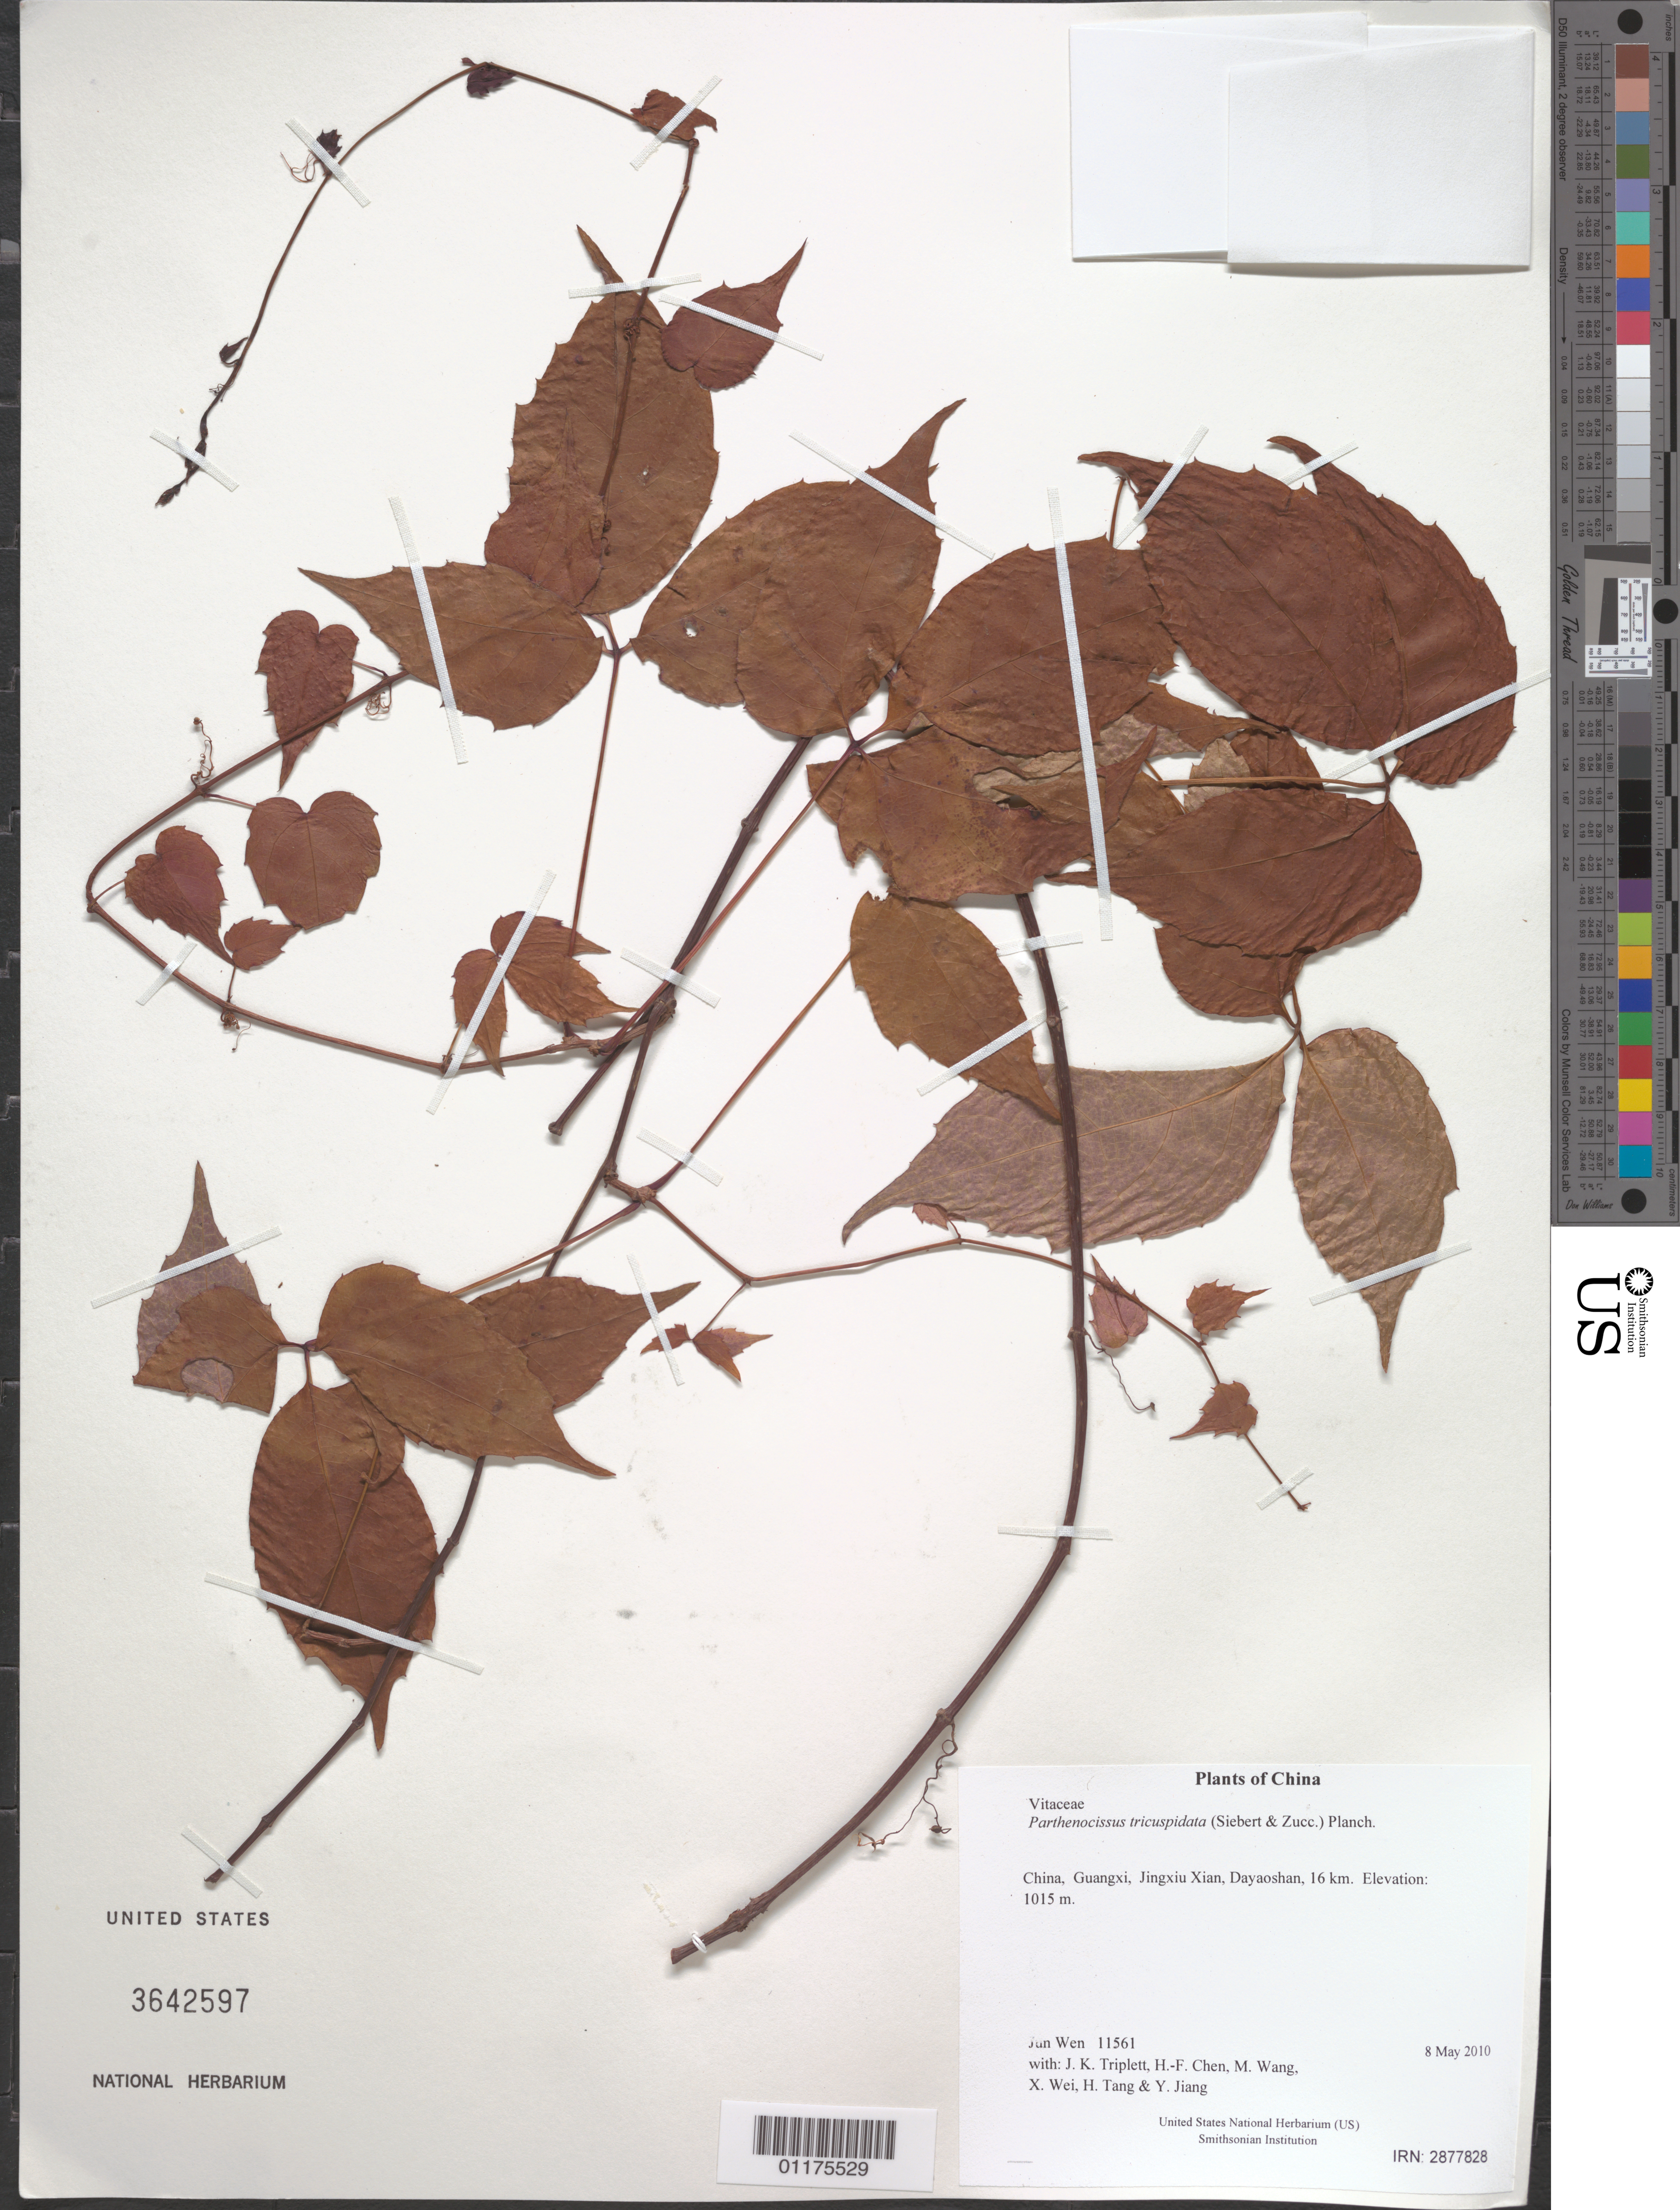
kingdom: Plantae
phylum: Tracheophyta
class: Magnoliopsida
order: Vitales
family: Vitaceae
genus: Parthenocissus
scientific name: Parthenocissus tricuspidata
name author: (Siebold & Zucc.) Planch.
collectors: J. Wen, J. K. Triplett, H.-F. Chen, M. Wang, X. Wei, H. Tang & Y. Jiang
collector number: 11561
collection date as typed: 8 May 2010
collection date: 2010-05-08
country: China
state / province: Guangxi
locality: Jingxiu Xian, Dayaoshan, 16 km.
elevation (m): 1015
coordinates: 24 08.714 N, 110 14.355 E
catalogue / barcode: US 3642597